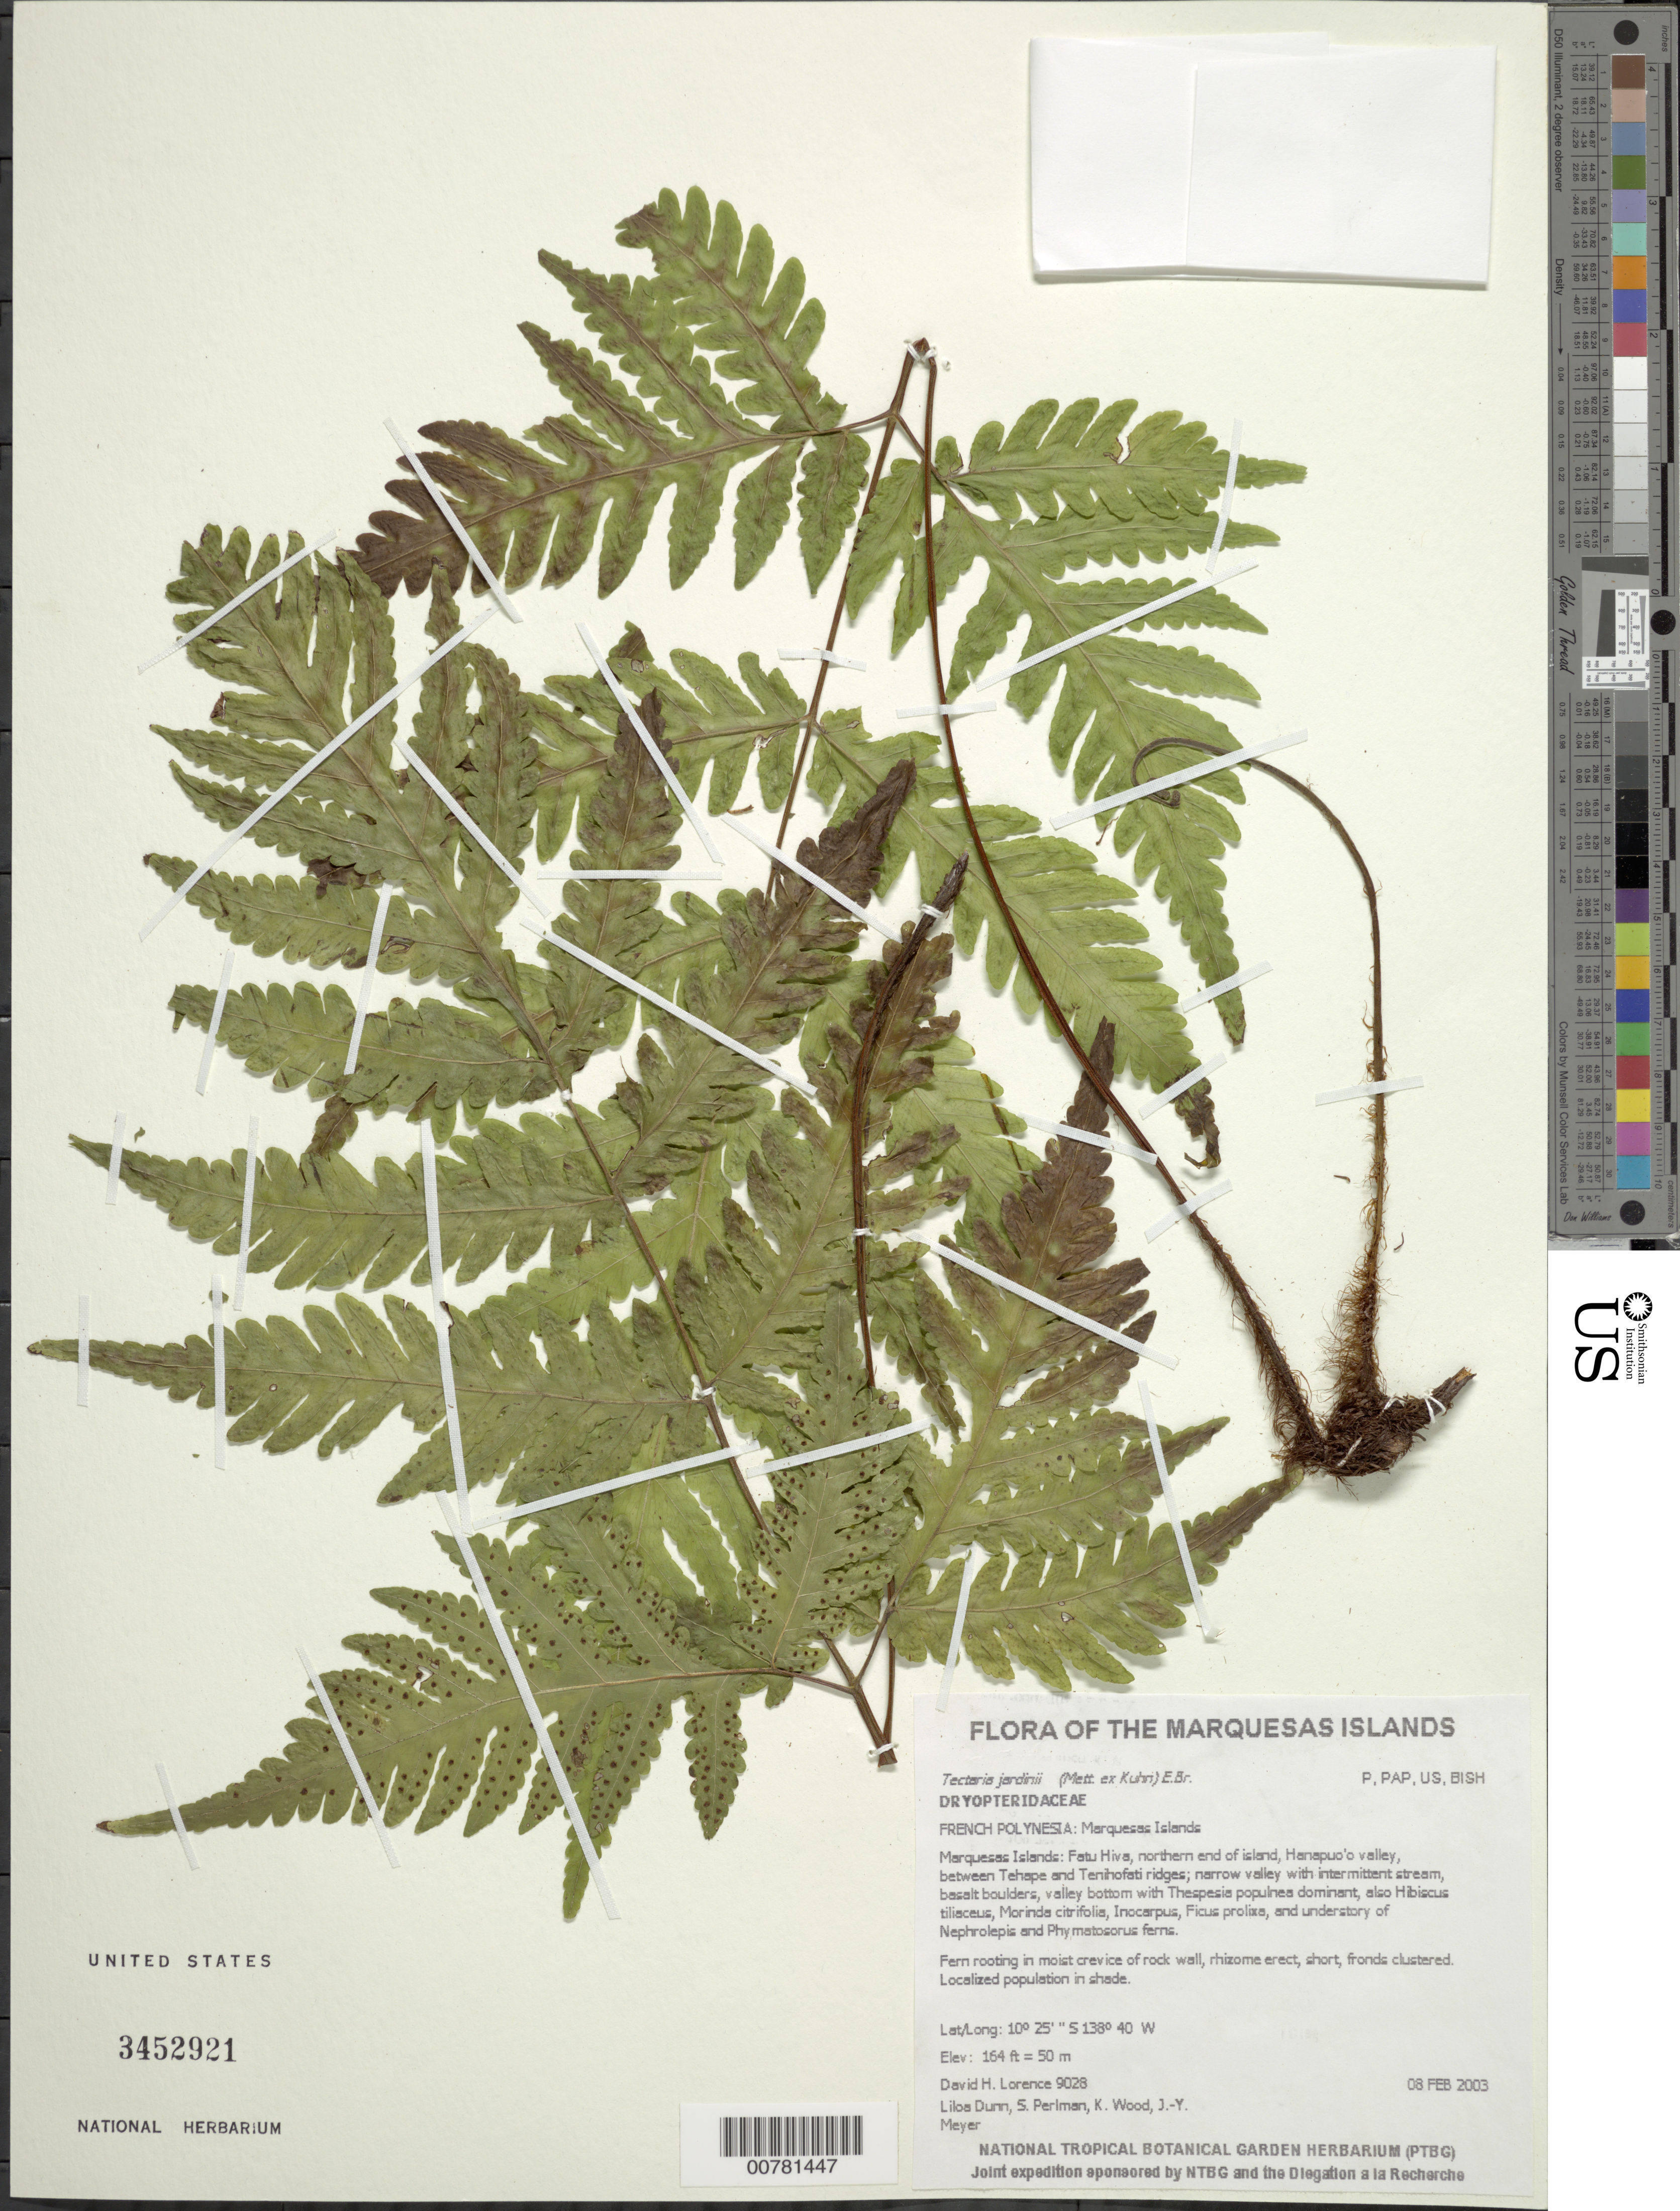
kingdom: Plantae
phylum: Tracheophyta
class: Polypodiopsida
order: Polypodiales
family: Tectariaceae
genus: Tectaria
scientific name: Tectaria jardinii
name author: (Mett. ex Kuhn) E.D. Br.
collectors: D. Lorence, L. Dunn, S. P. Perlman, K. R. Wood & J.-Y. Meyer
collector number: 9028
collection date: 2003-02-08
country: French Polynesia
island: Fatu Hiva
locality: Northern end of island, Hanapuo'o valley, between Tehape and Tenihofati ridges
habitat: Narrow valley with intermittent stream, basalt boulders, valley bottom, in shade. Fern rooting in moist crevice of rock wall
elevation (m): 50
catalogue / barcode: US 3452921